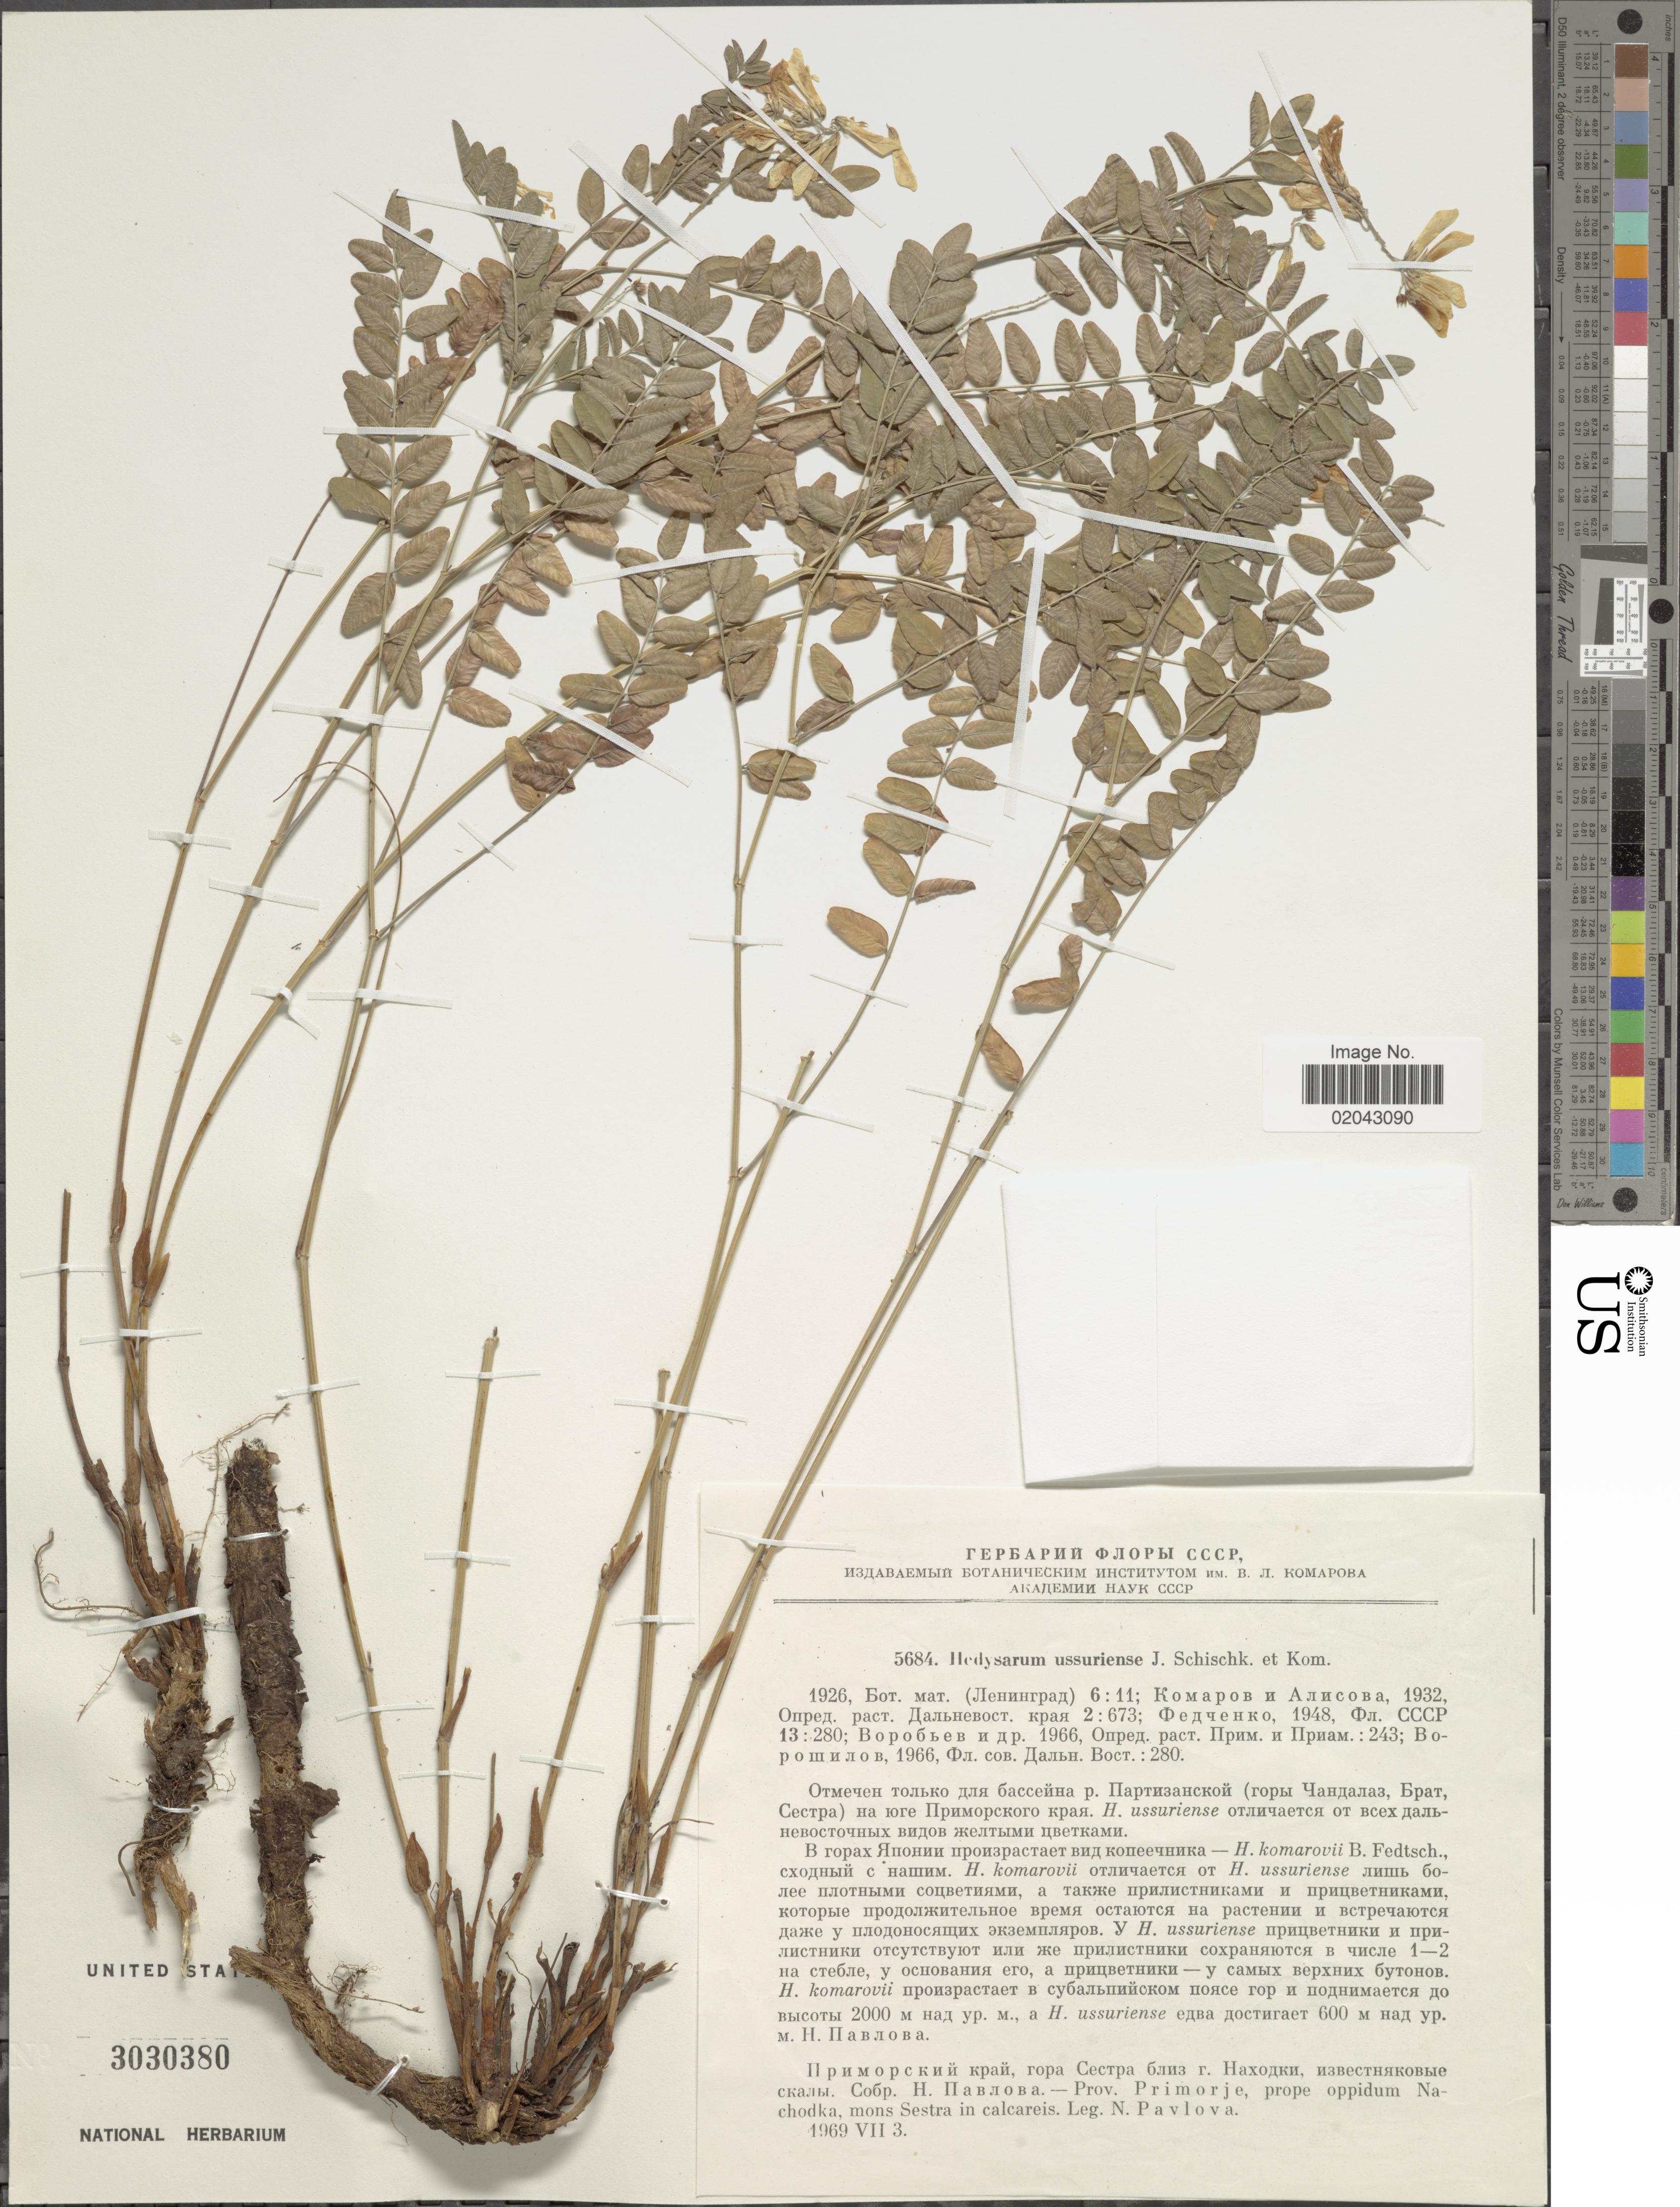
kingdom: Plantae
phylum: Tracheophyta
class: Magnoliopsida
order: Fabales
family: Fabaceae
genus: Hedysarum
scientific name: Hedysarum ussuriense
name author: Schischk. & Kom.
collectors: N. Pavlova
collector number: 5684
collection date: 1969-07-03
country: Russian Federation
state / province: Primorsky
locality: Prov. Primorje, prope oppidum Nachodka, mons Sestra in calcareis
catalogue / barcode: US 3030380